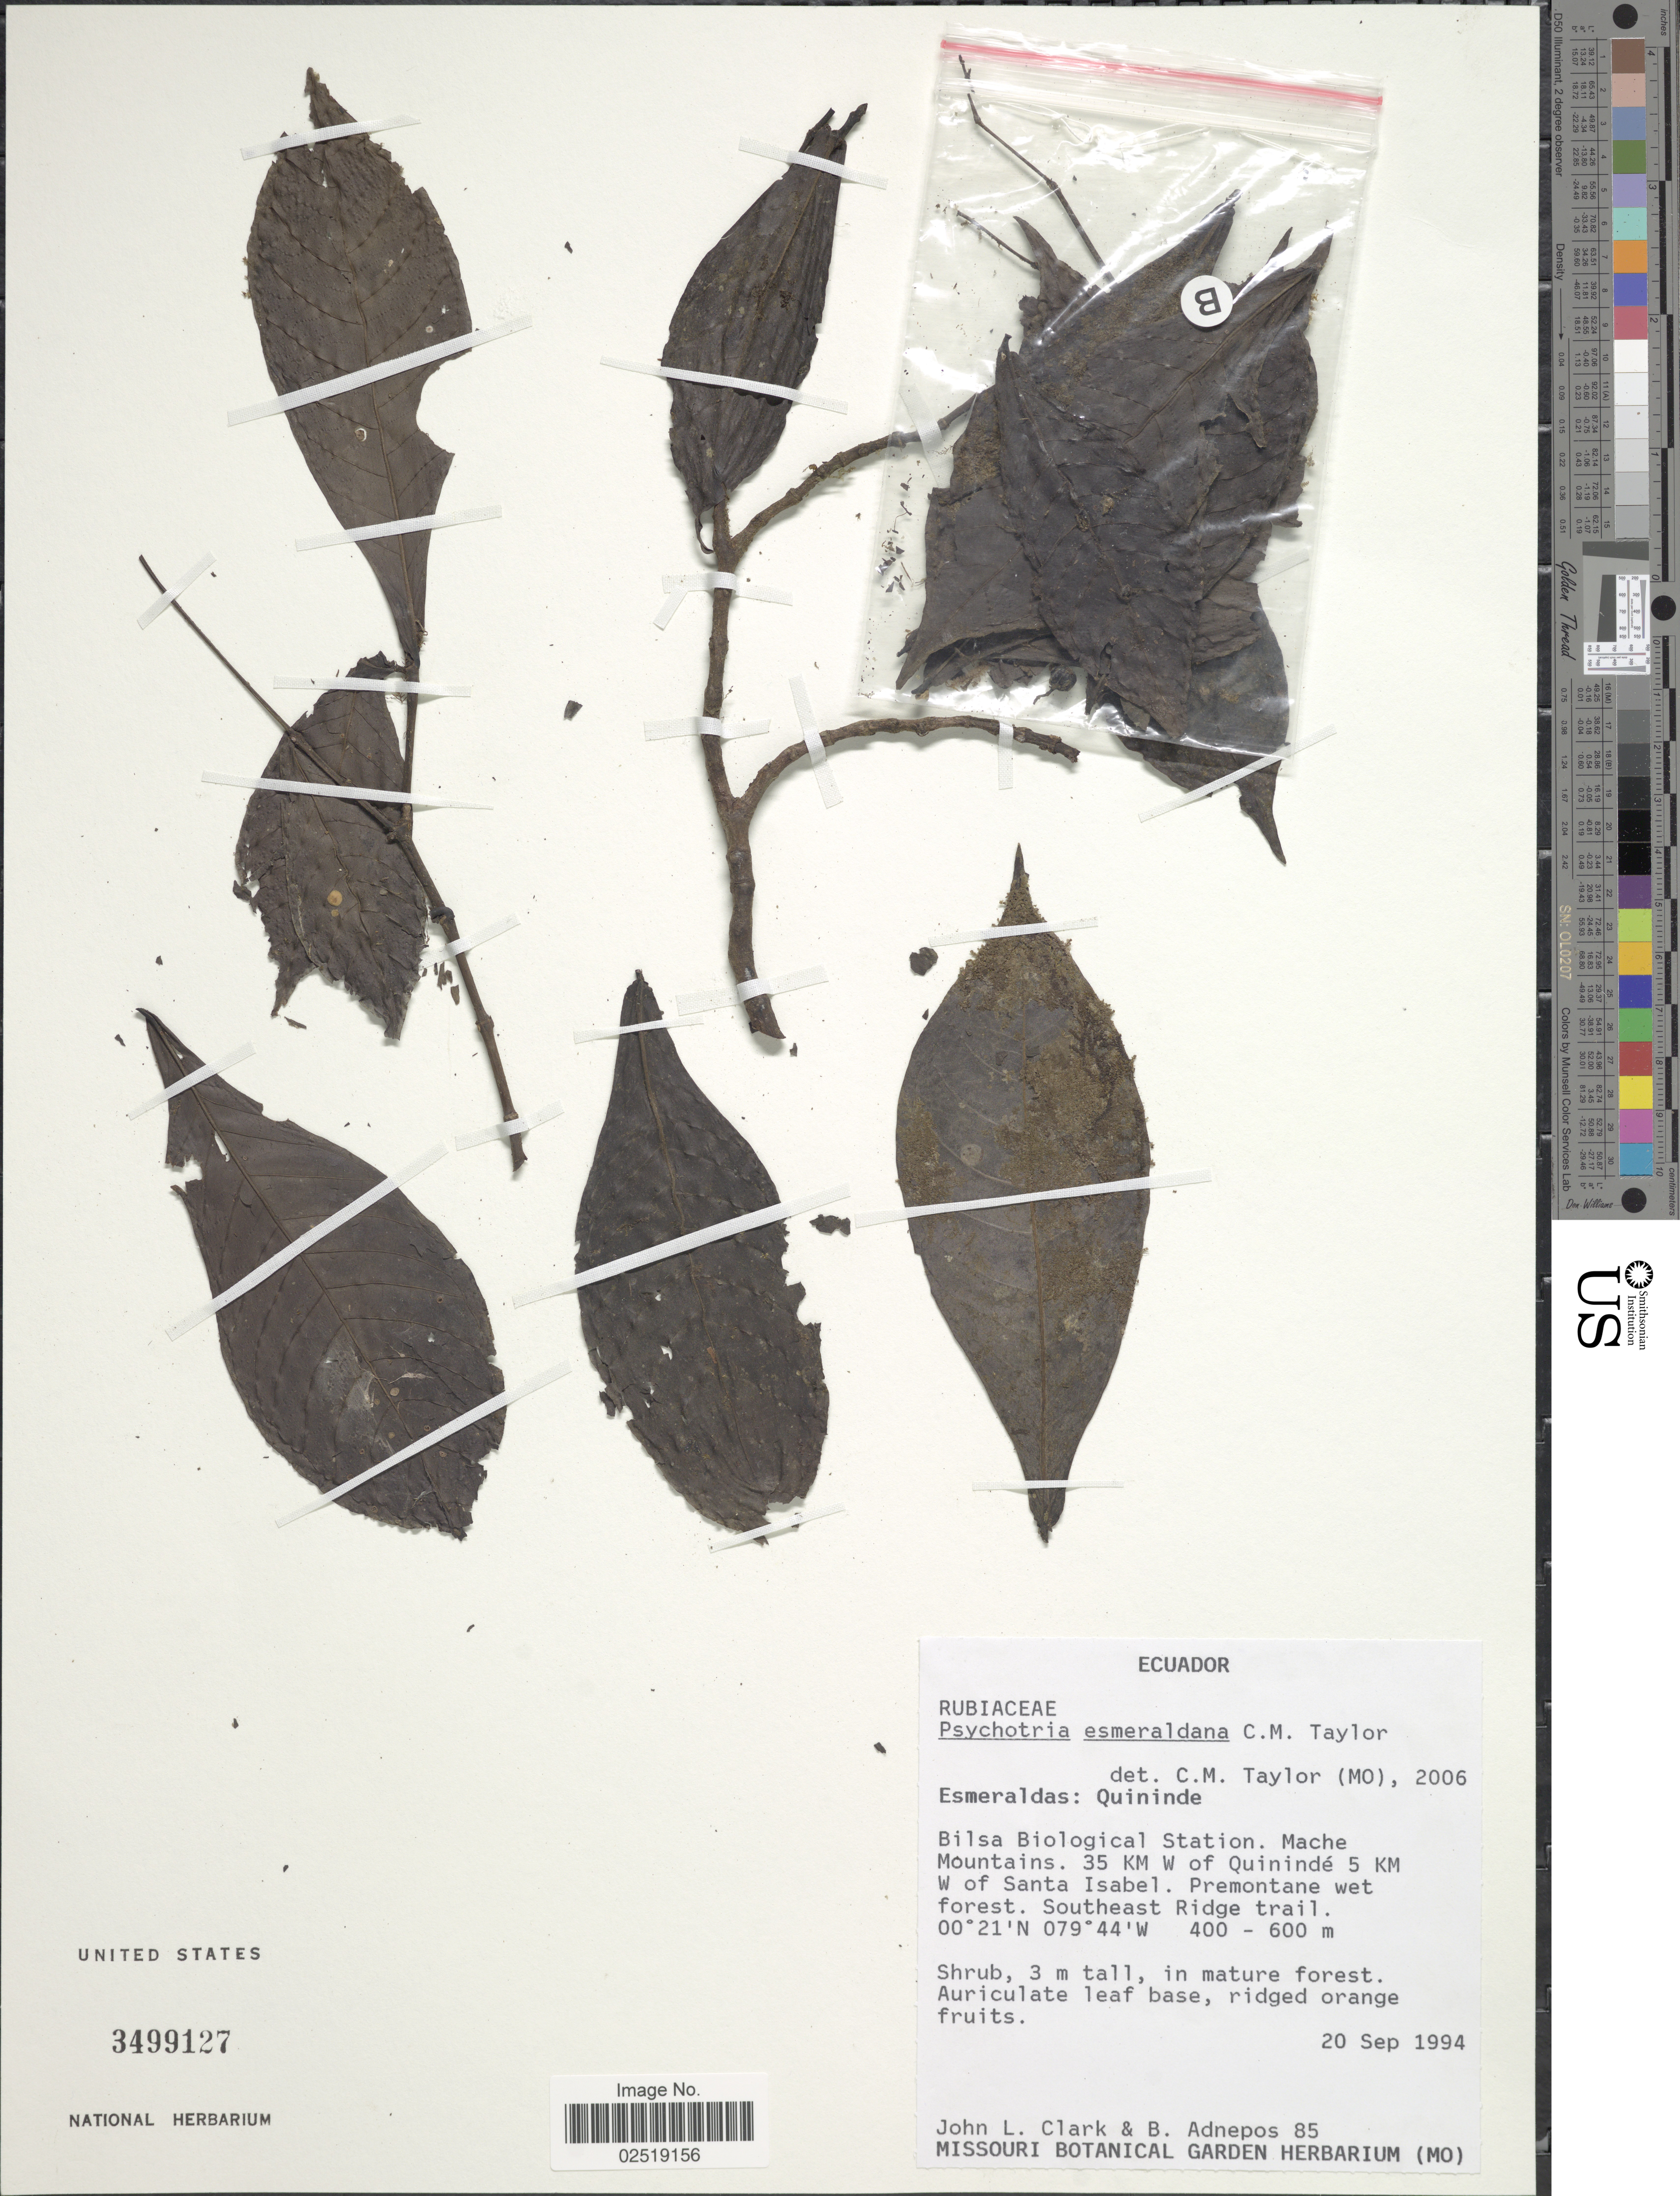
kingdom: Plantae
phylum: Tracheophyta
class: Magnoliopsida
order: Gentianales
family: Rubiaceae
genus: Psychotria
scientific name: Psychotria esmeraldana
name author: C.M. Taylor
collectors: J. L. Clark & B. Adnepos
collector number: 85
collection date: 1994-09-20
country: Ecuador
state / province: Esmeraldas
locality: Quininde. Bilsa Biological Station. Mache Mountains. 35 KM W of Quininde 5 KM W of Santa Isabel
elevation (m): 400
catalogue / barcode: US 3499127